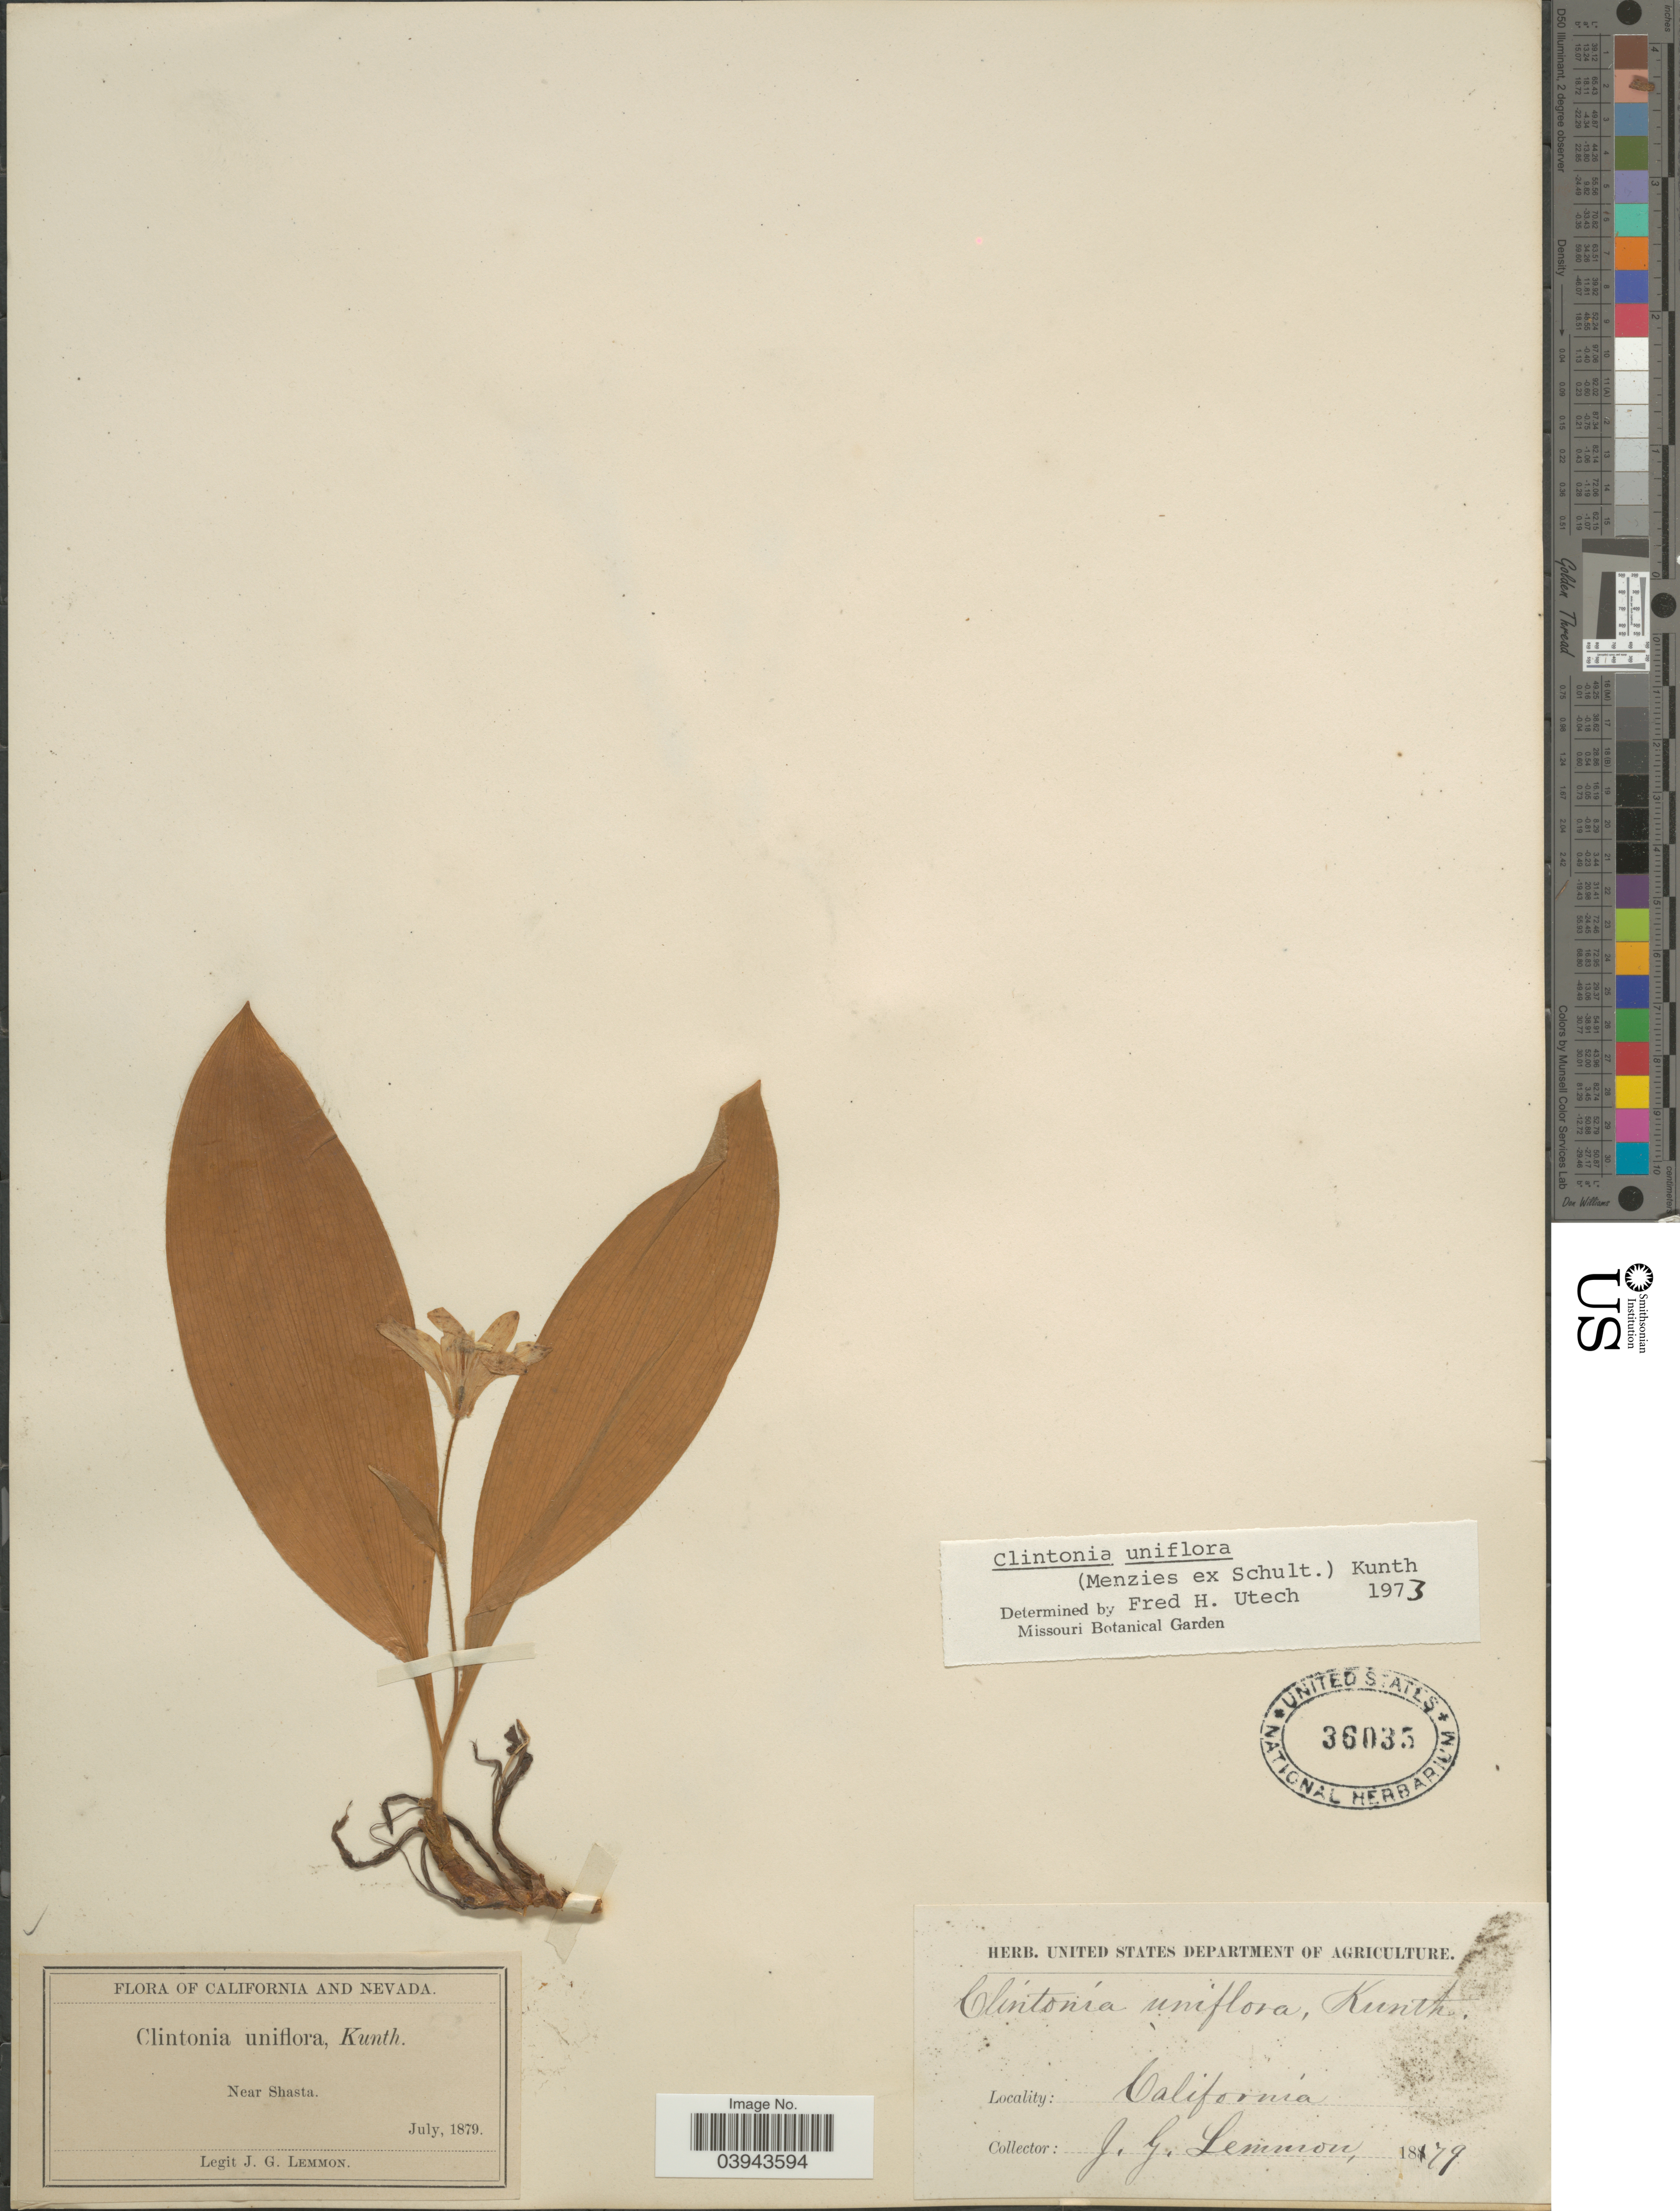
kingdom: Plantae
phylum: Tracheophyta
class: Liliopsida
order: Liliales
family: Liliaceae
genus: Clintonia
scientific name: Clintonia uniflora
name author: Kunth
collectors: J. Lemmon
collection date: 1879-07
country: United States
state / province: California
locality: Near Shasta.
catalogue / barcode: US 36035